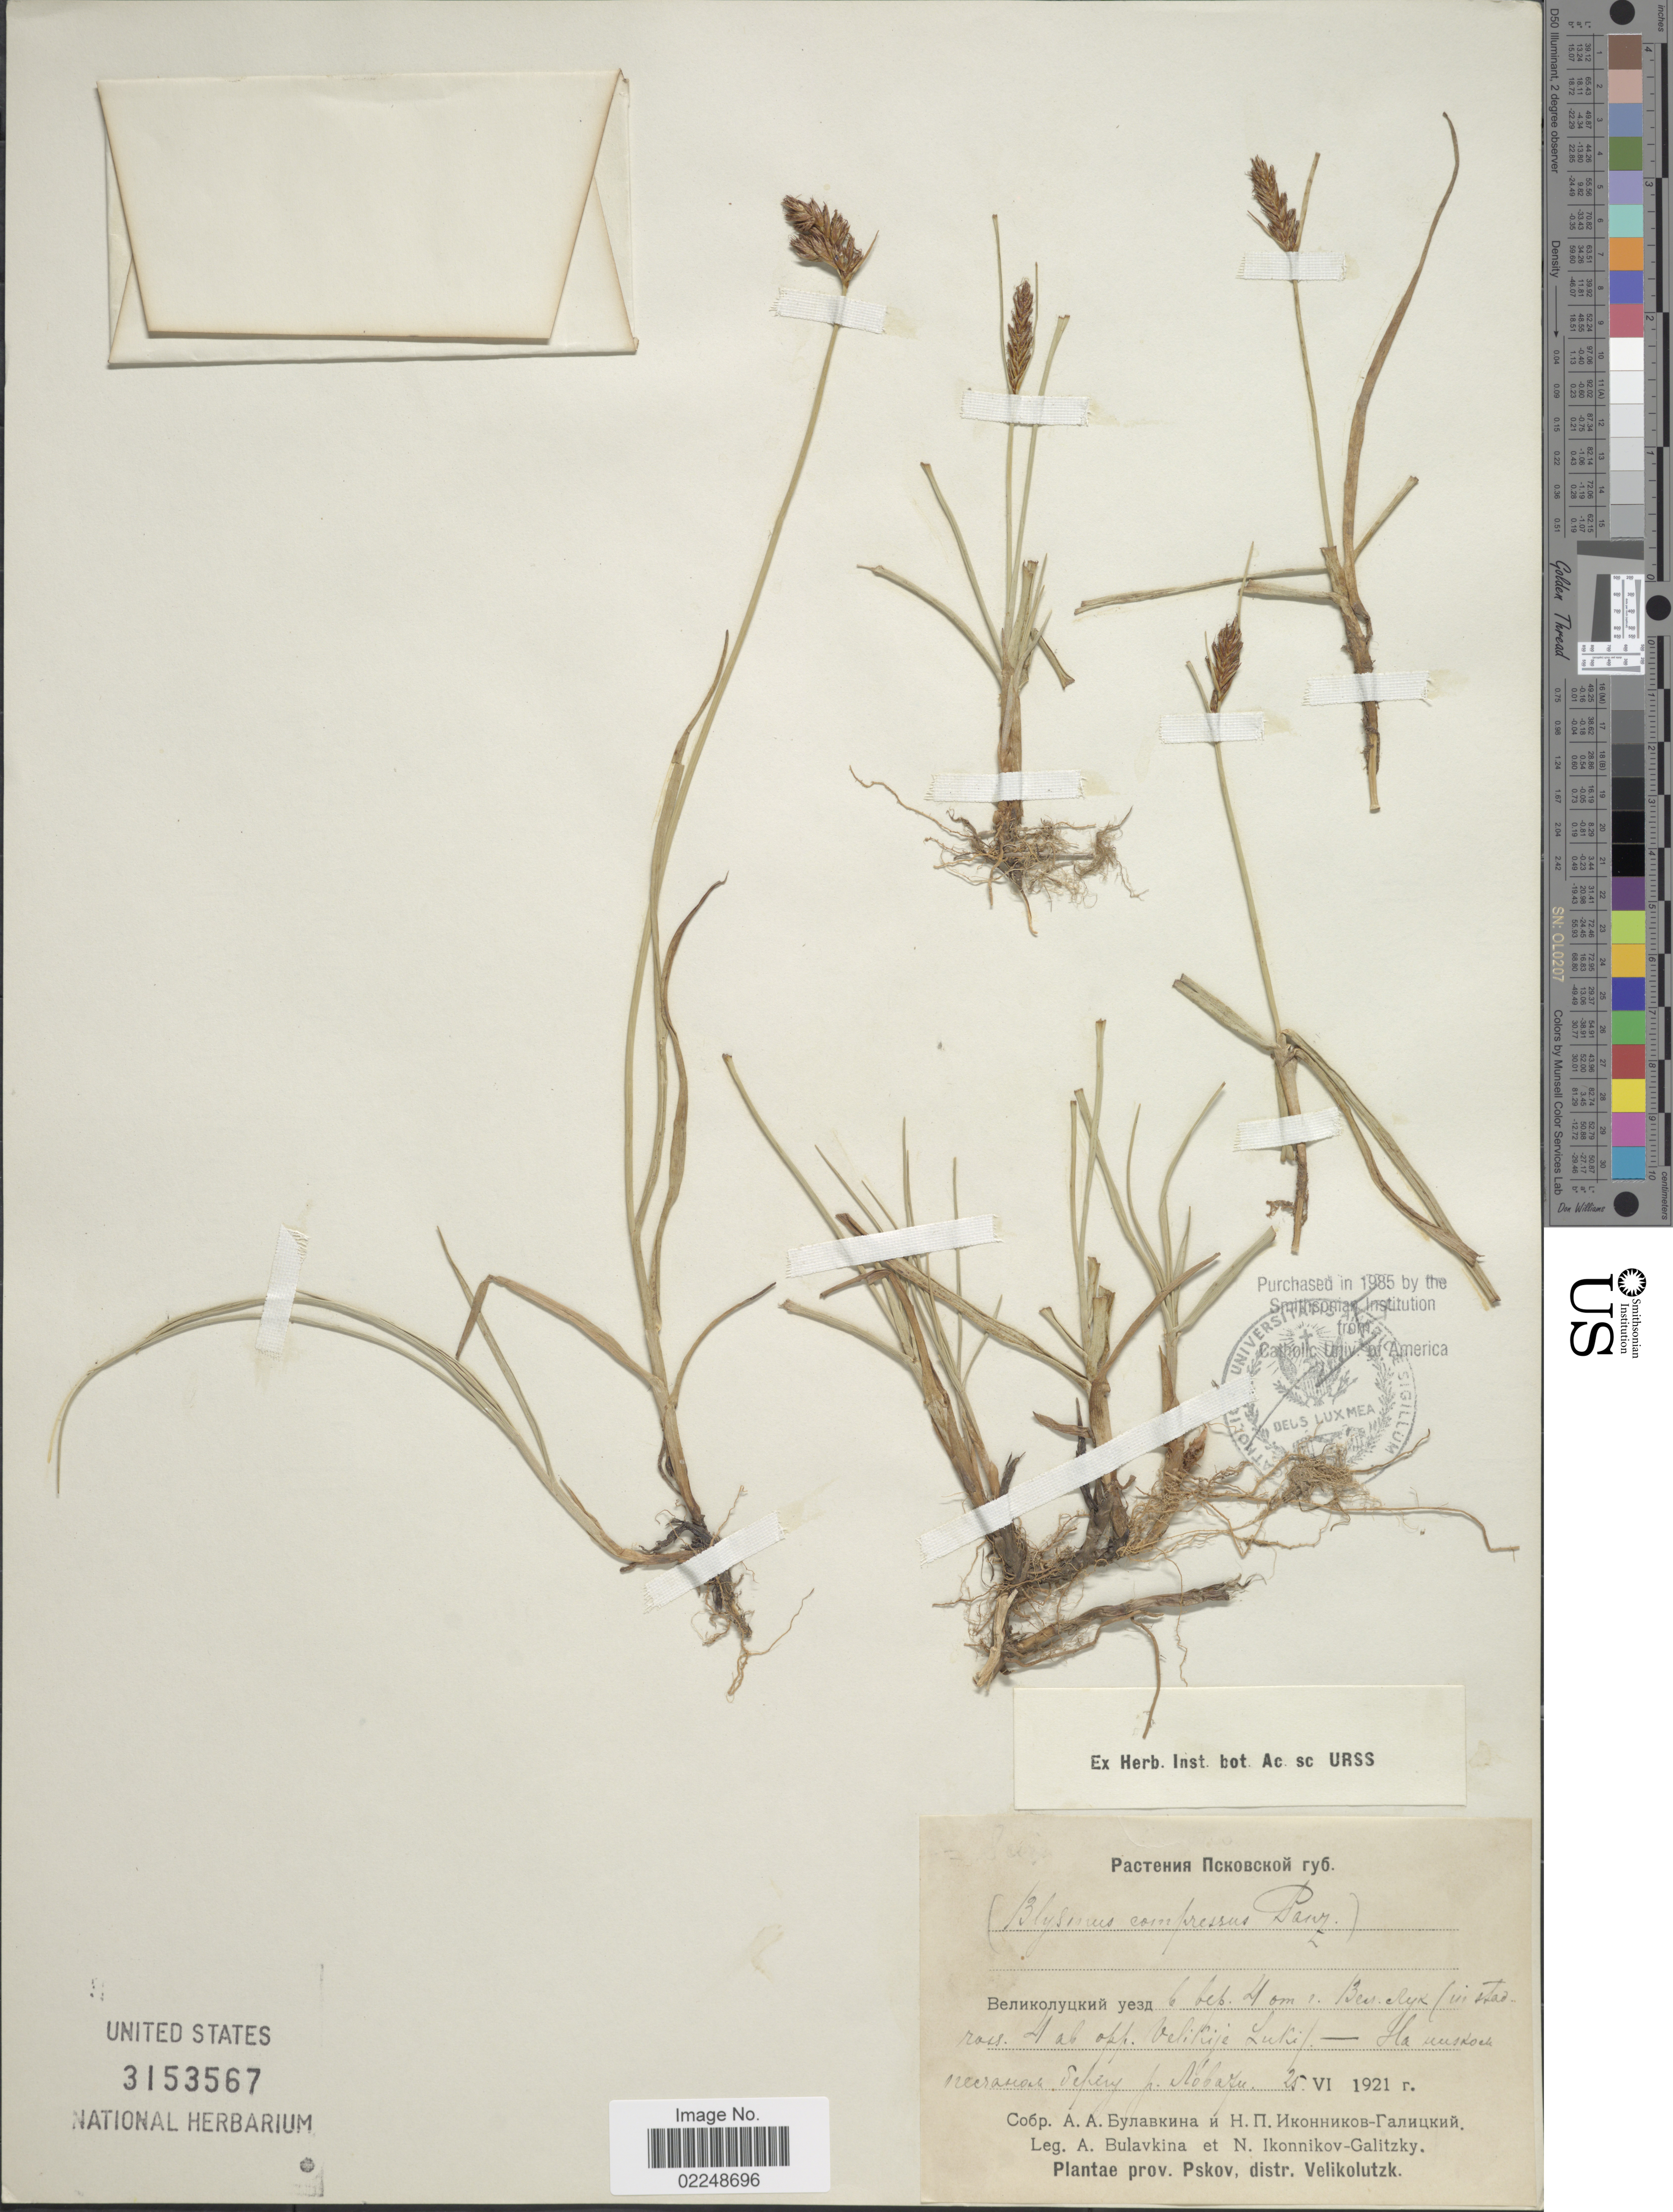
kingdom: Plantae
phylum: Tracheophyta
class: Liliopsida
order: Poales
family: Cyperaceae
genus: Blysmus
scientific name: Blysmus compressus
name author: (L.) Panzer ex Link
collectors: A. Bulavkina & N. P. Ikonnikov-Galitzky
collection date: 1921-06-25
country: Russian Federation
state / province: Pskov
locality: Distr. Velikolutzk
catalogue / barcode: US 3153567